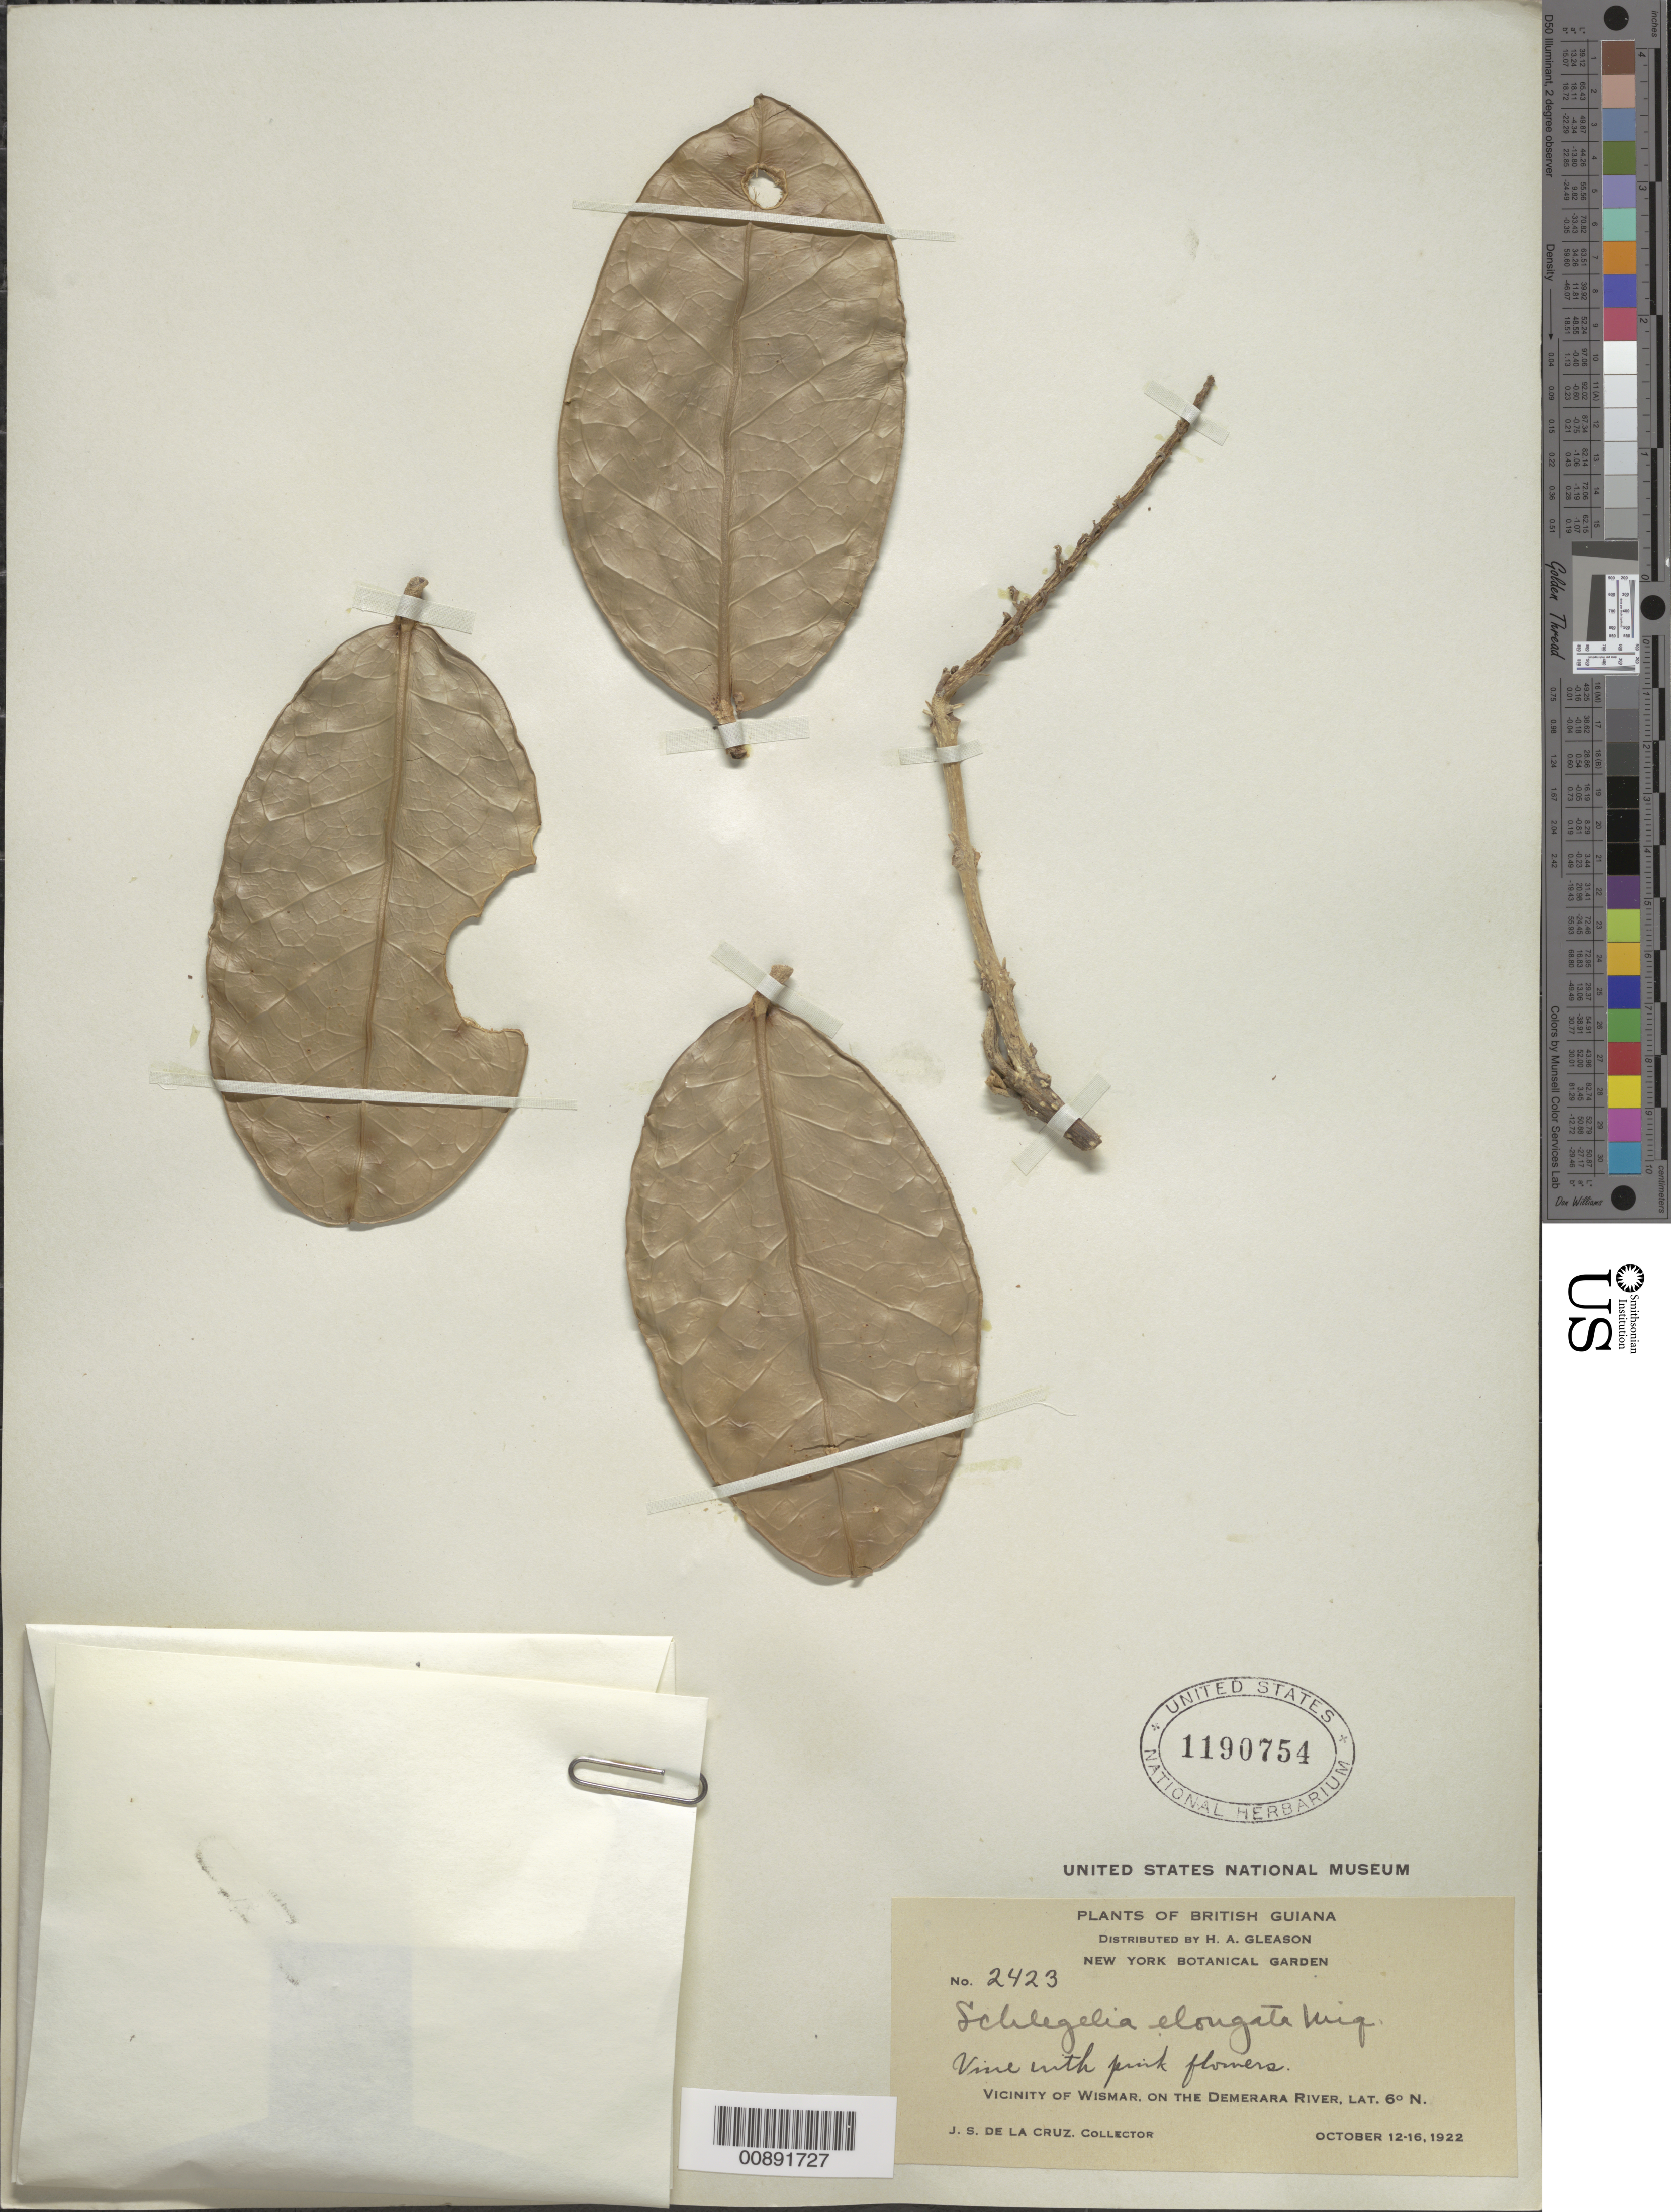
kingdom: Plantae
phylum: Tracheophyta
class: Magnoliopsida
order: Lamiales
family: Schlegeliaceae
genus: Schlegelia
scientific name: Schlegelia elongata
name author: Miq.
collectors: J. S. de la Cruz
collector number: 2423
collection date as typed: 12-Oct-22 to 16-Oct-22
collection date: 1922-10-12/1922-10-16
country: Guyana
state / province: U. Demerara-Berbice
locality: Wismar vic., on the Demerara River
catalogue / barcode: US 1190754